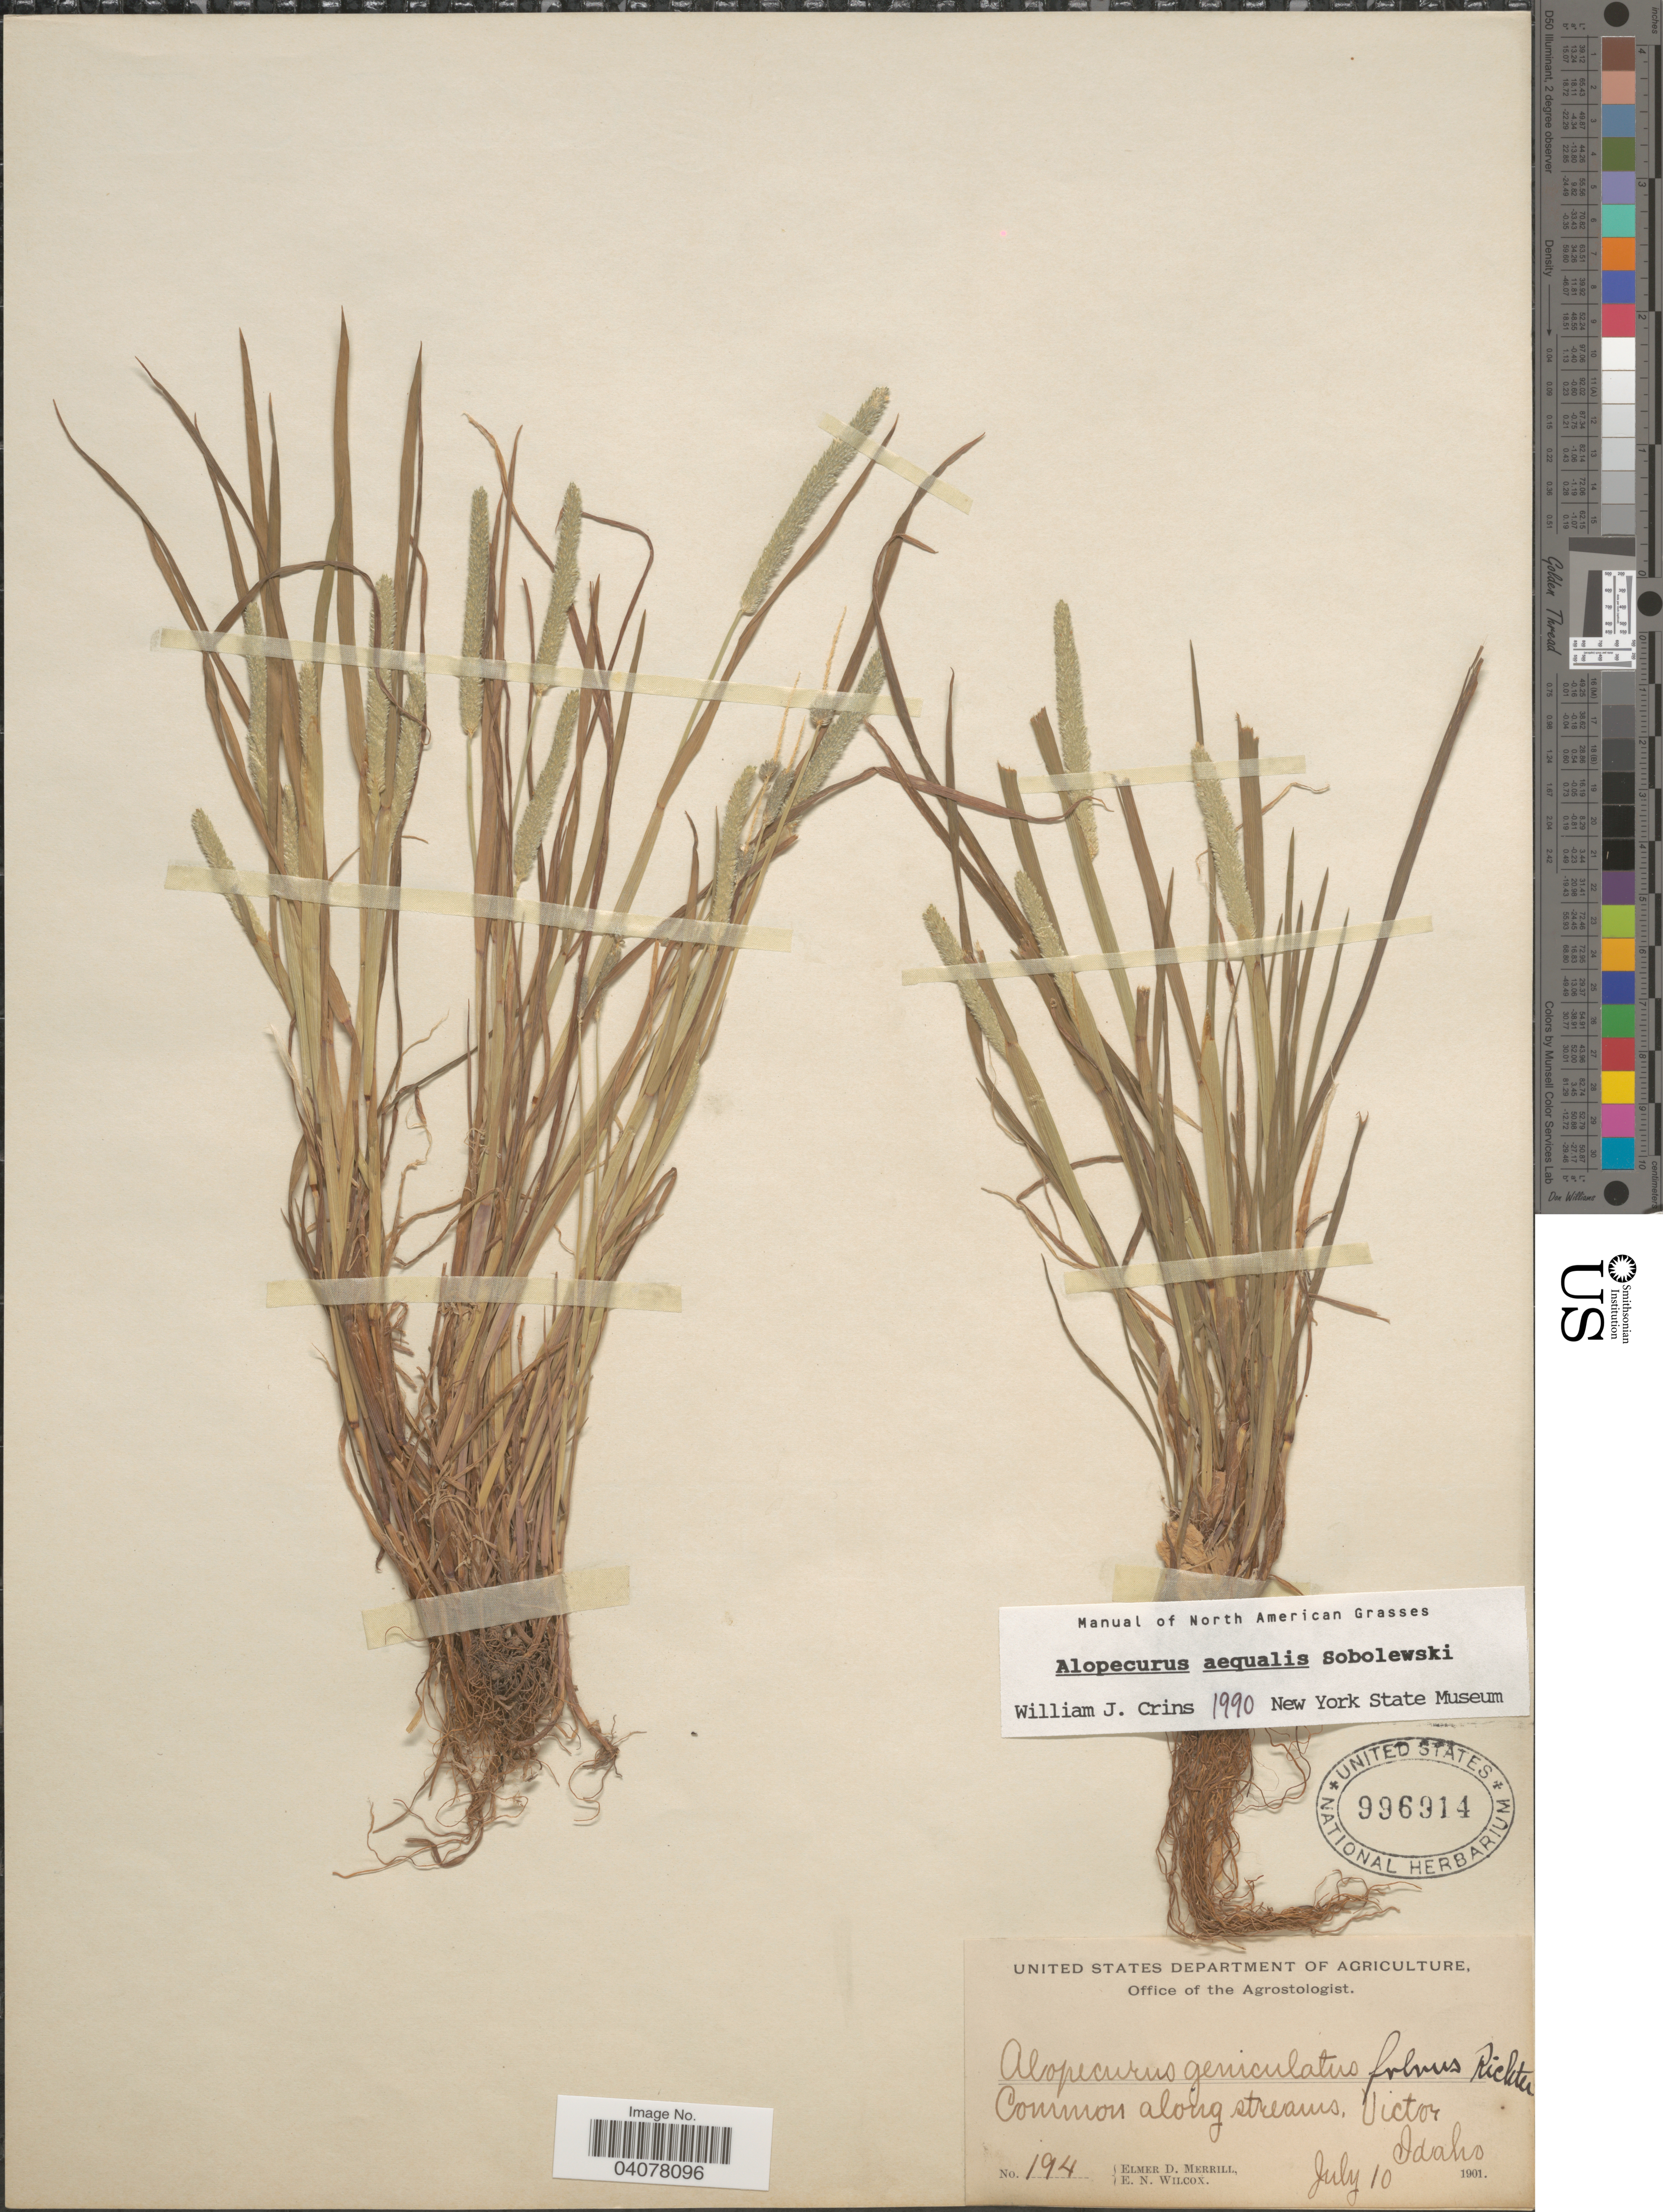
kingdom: Plantae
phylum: Tracheophyta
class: Liliopsida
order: Poales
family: Poaceae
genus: Alopecurus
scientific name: Alopecurus aequalis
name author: Sobol.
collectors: E. D. Merrill & E. Wilcox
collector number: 194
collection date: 1901-07-10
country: United States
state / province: Idaho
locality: Common along streams. Victor.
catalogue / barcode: US 996914